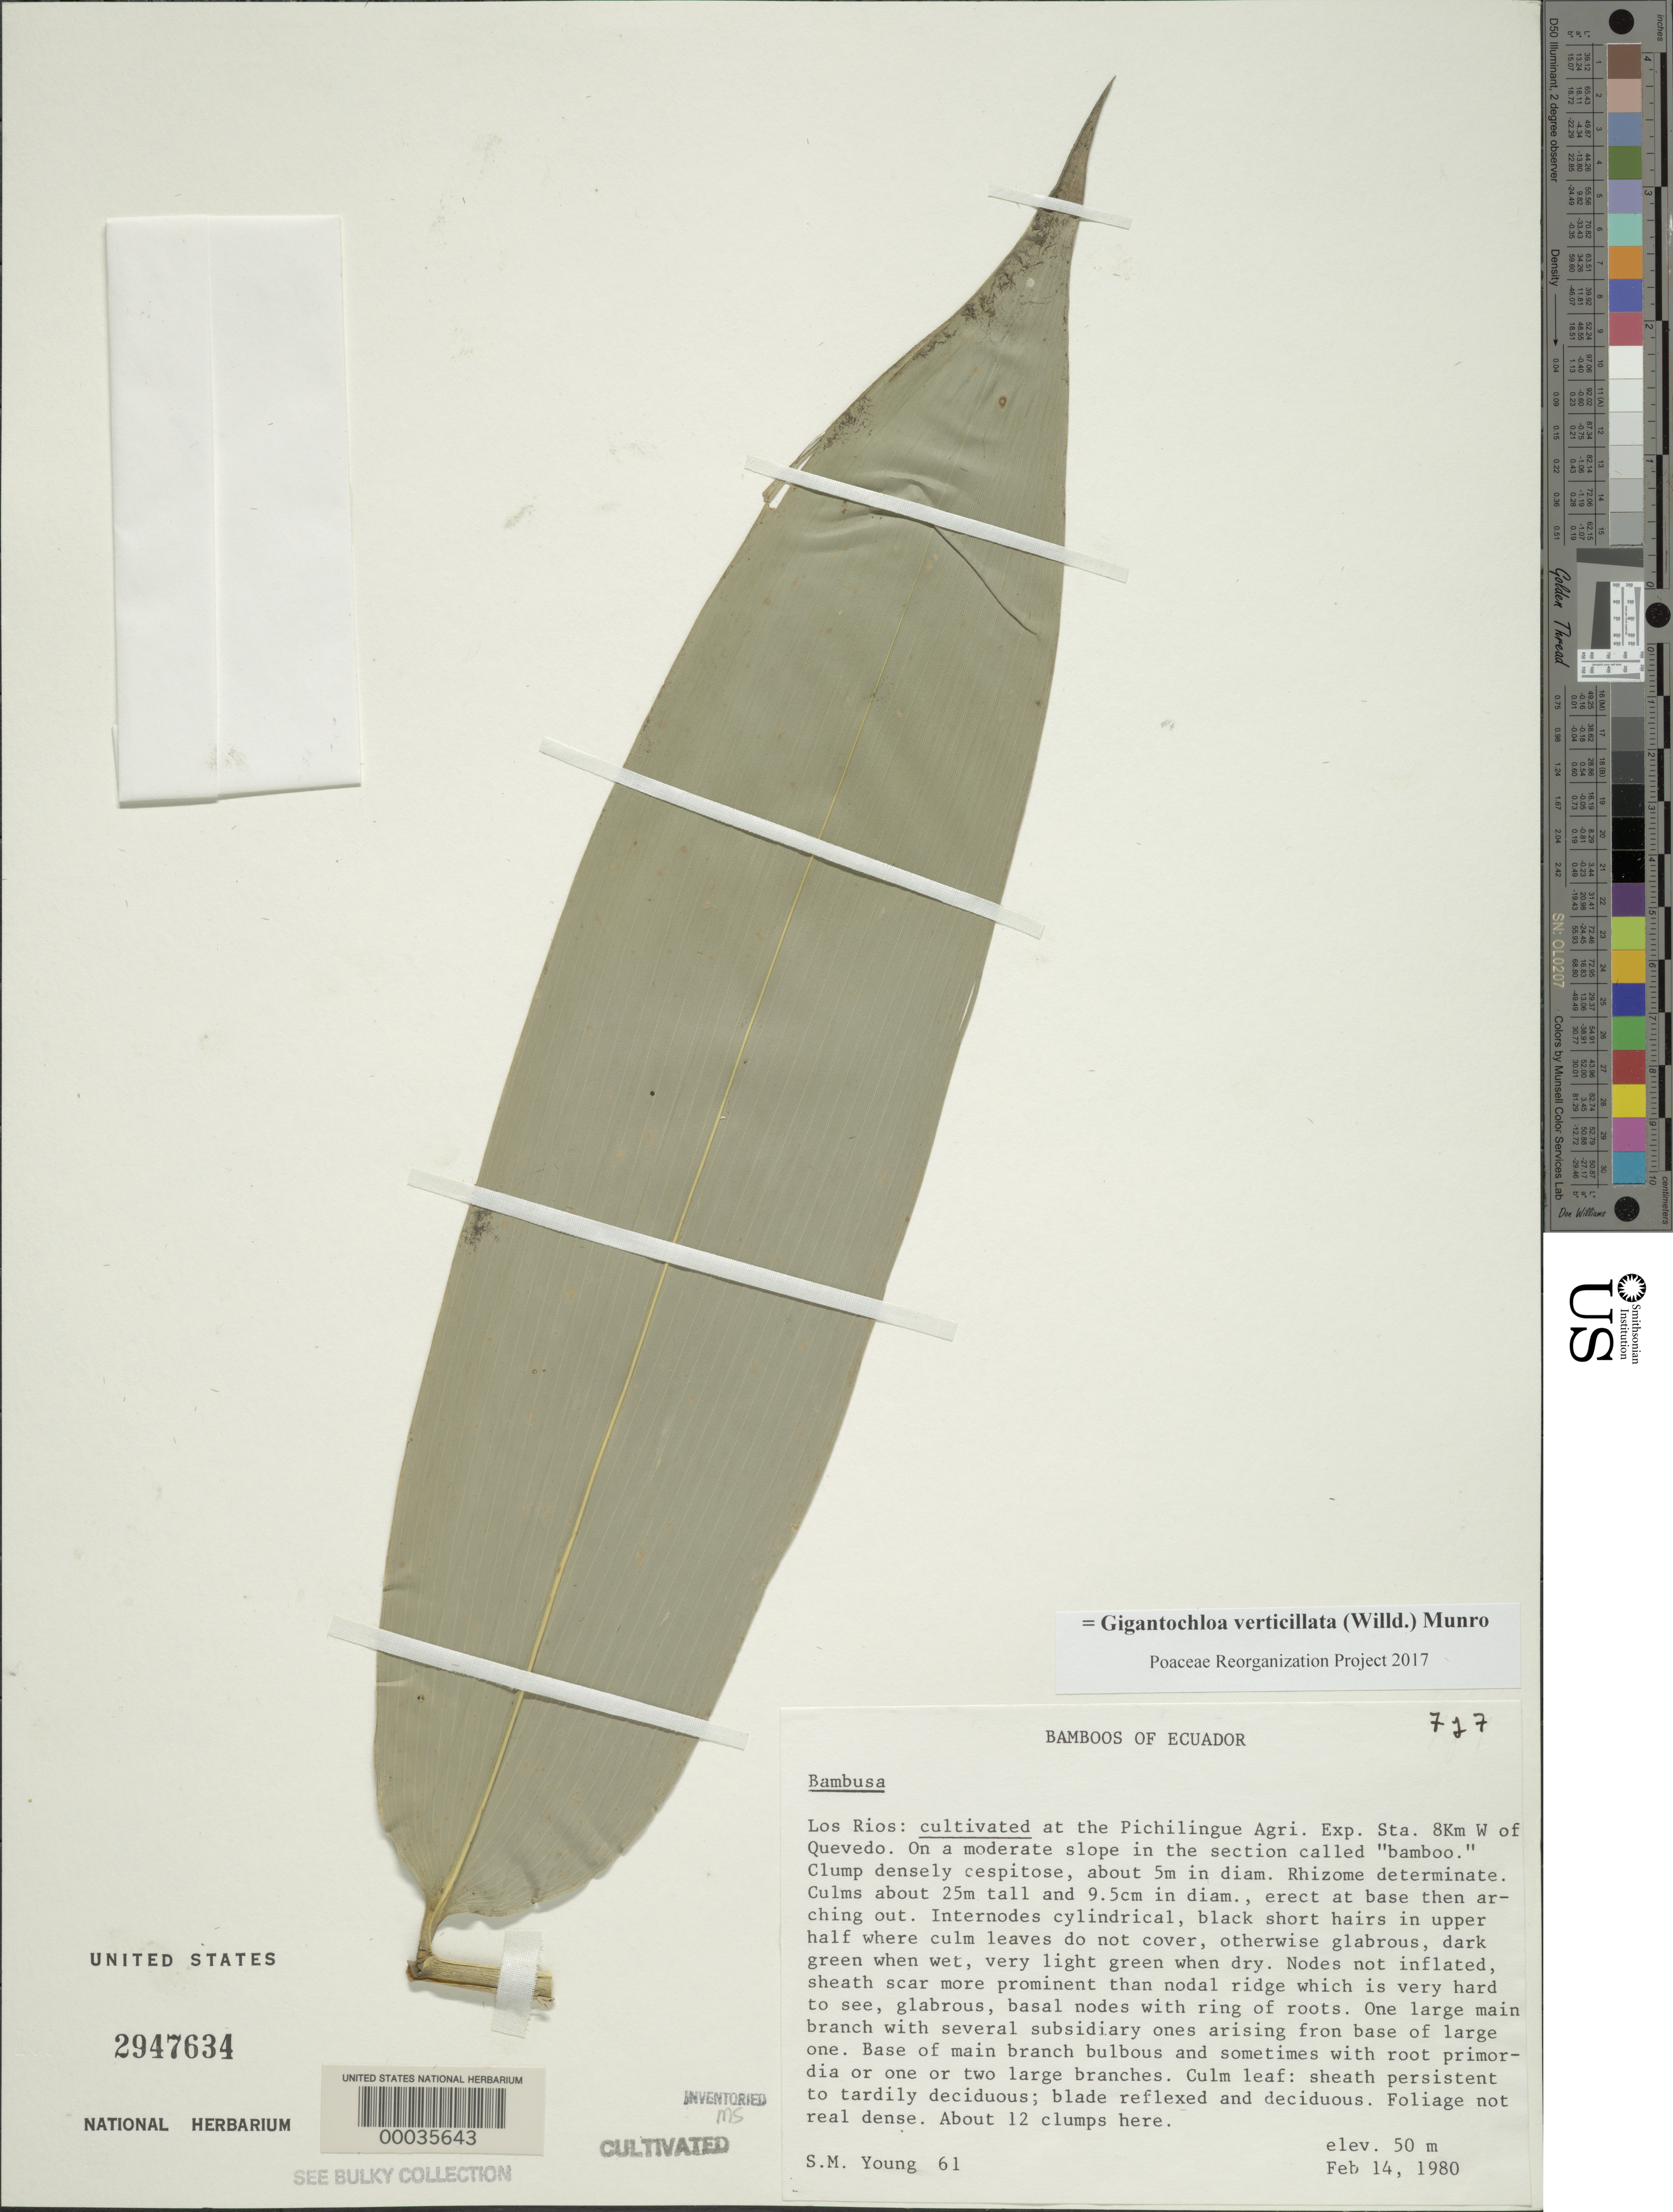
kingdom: Plantae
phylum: Tracheophyta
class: Liliopsida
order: Poales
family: Poaceae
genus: Gigantochloa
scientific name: Gigantochloa verticillata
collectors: S. Young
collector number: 61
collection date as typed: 14 Feb 1980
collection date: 1980-02-14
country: Ecuador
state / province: Los Rios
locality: Pichilingue Agricultural Experimental, Quevedo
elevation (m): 50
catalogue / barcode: US 2947634